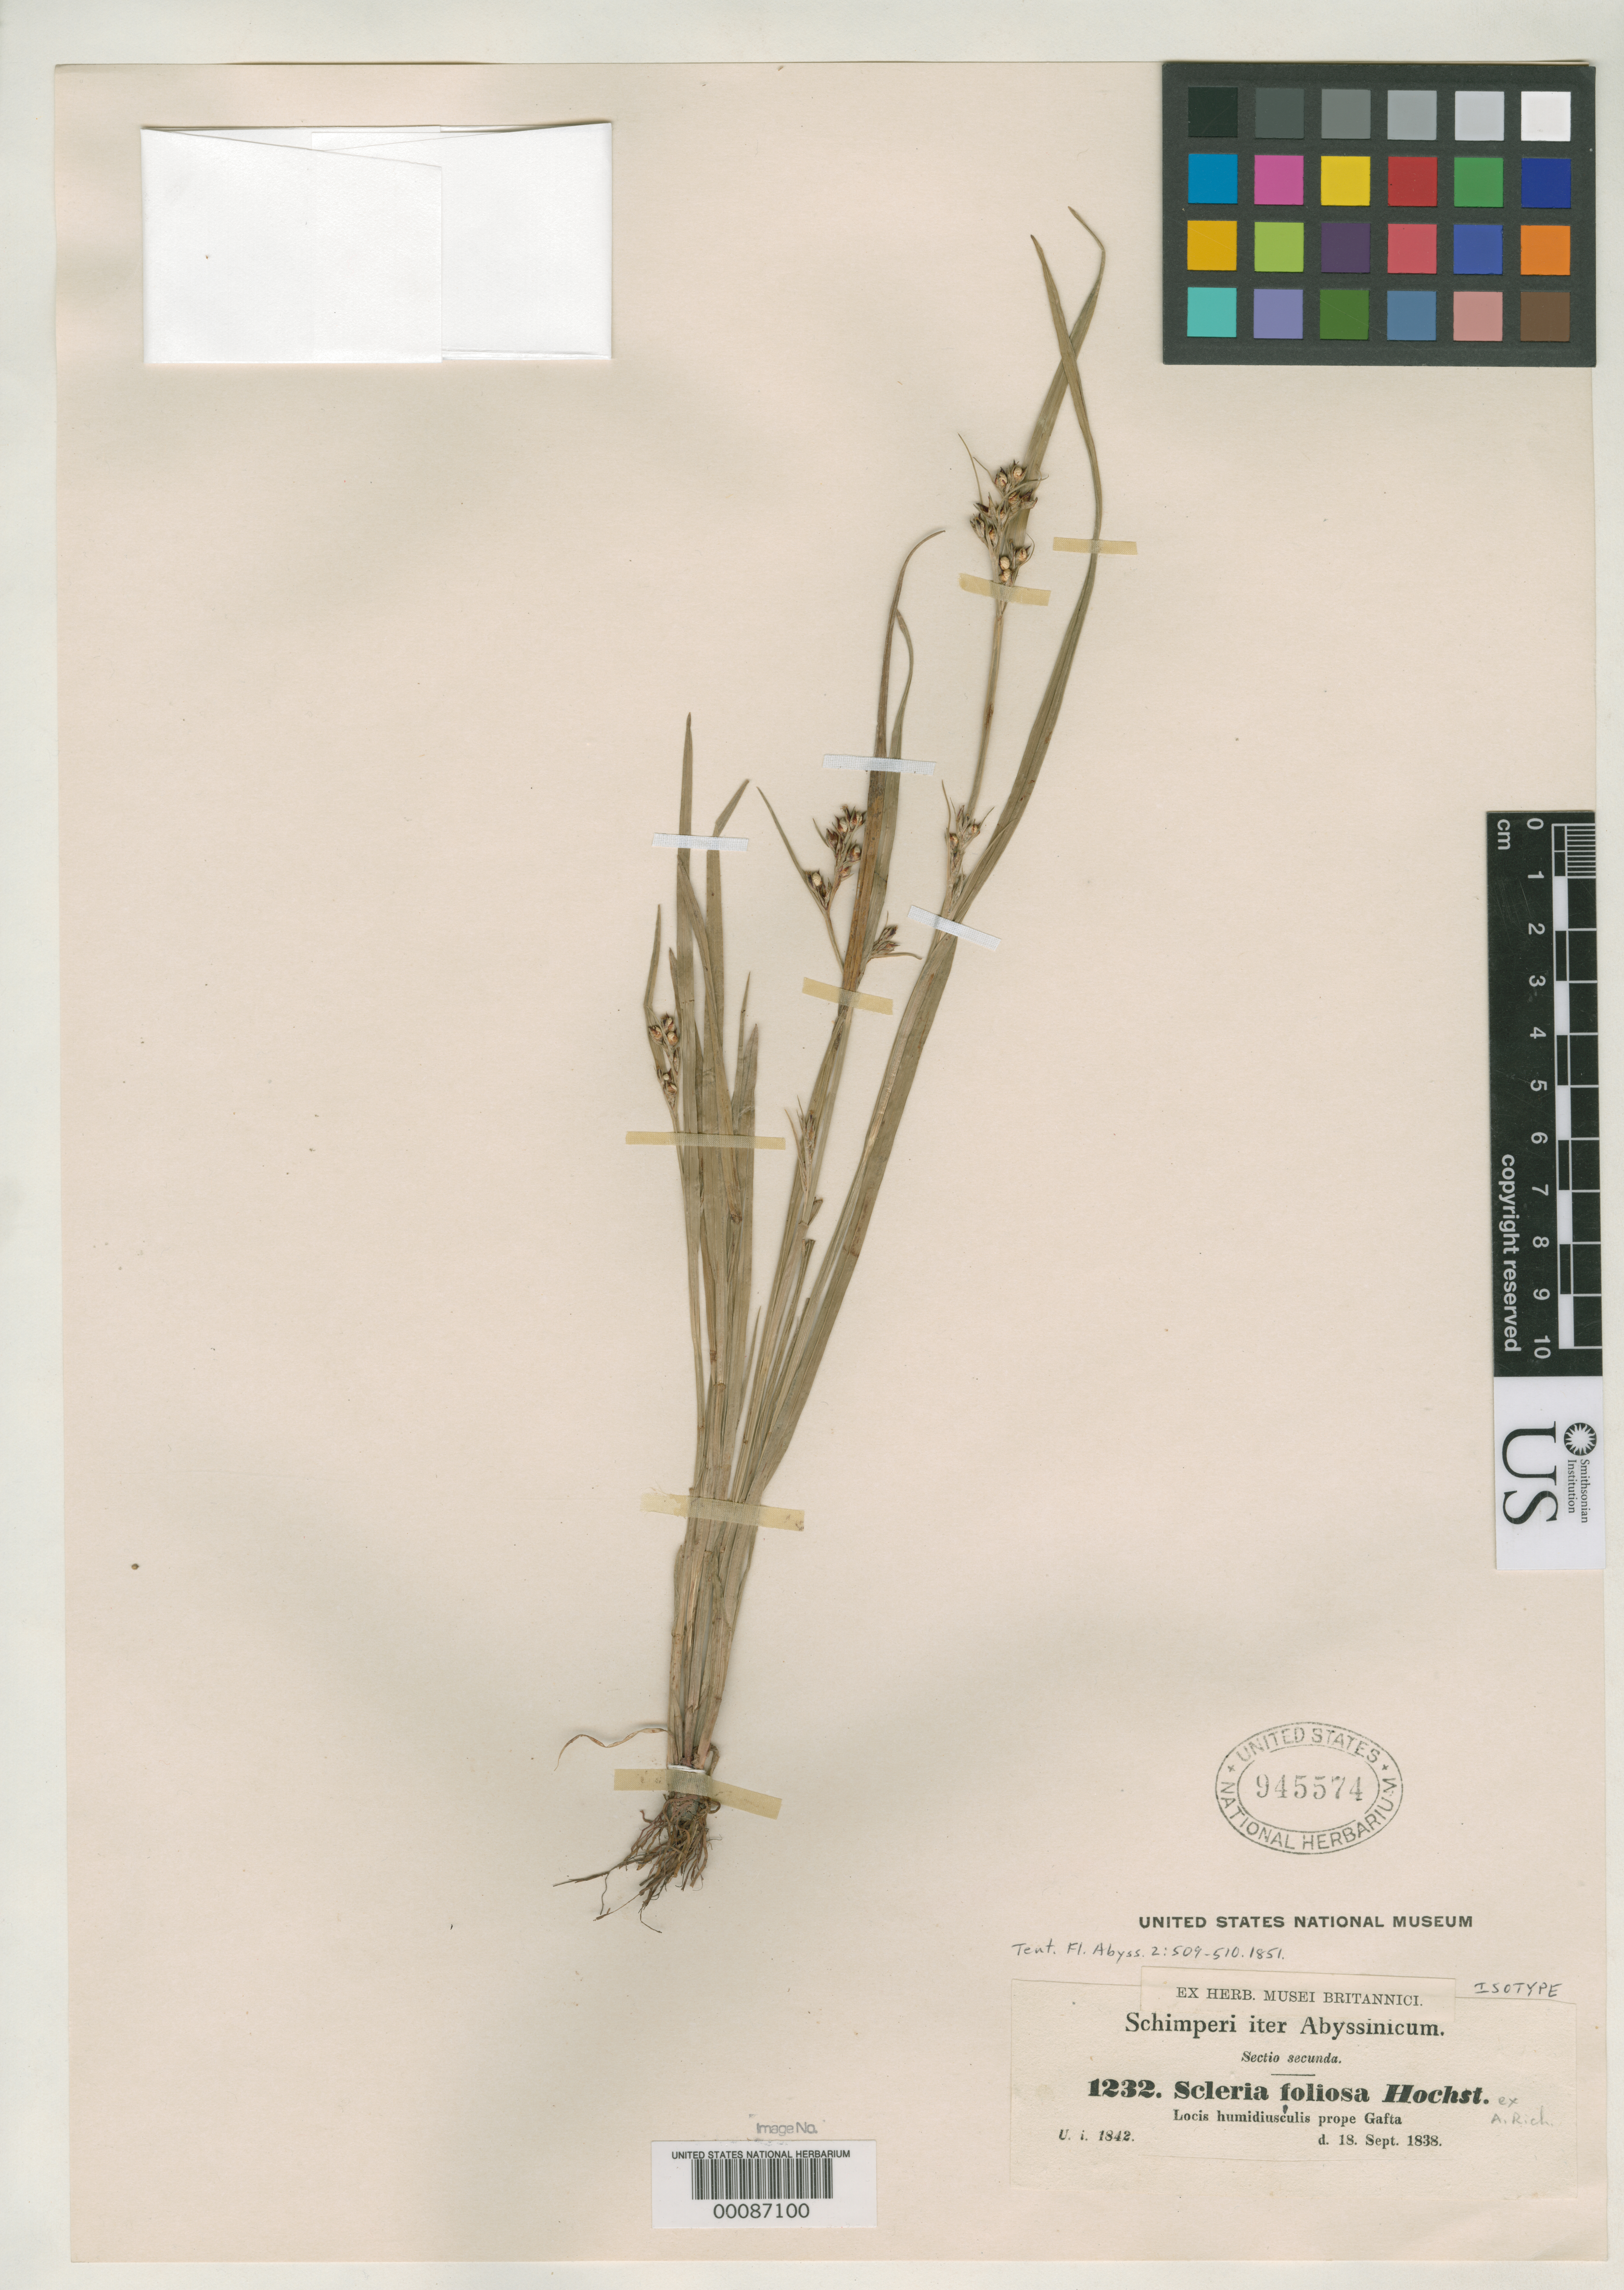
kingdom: Plantae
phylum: Tracheophyta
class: Liliopsida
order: Poales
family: Cyperaceae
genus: Scleria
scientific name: Scleria foliosa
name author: Hochst. ex A. Rich.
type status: Isotype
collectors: G. W. Schimper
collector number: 1232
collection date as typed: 18 Sep 1838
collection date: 1838-09-18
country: Ethiopia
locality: Gafta.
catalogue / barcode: US 945574